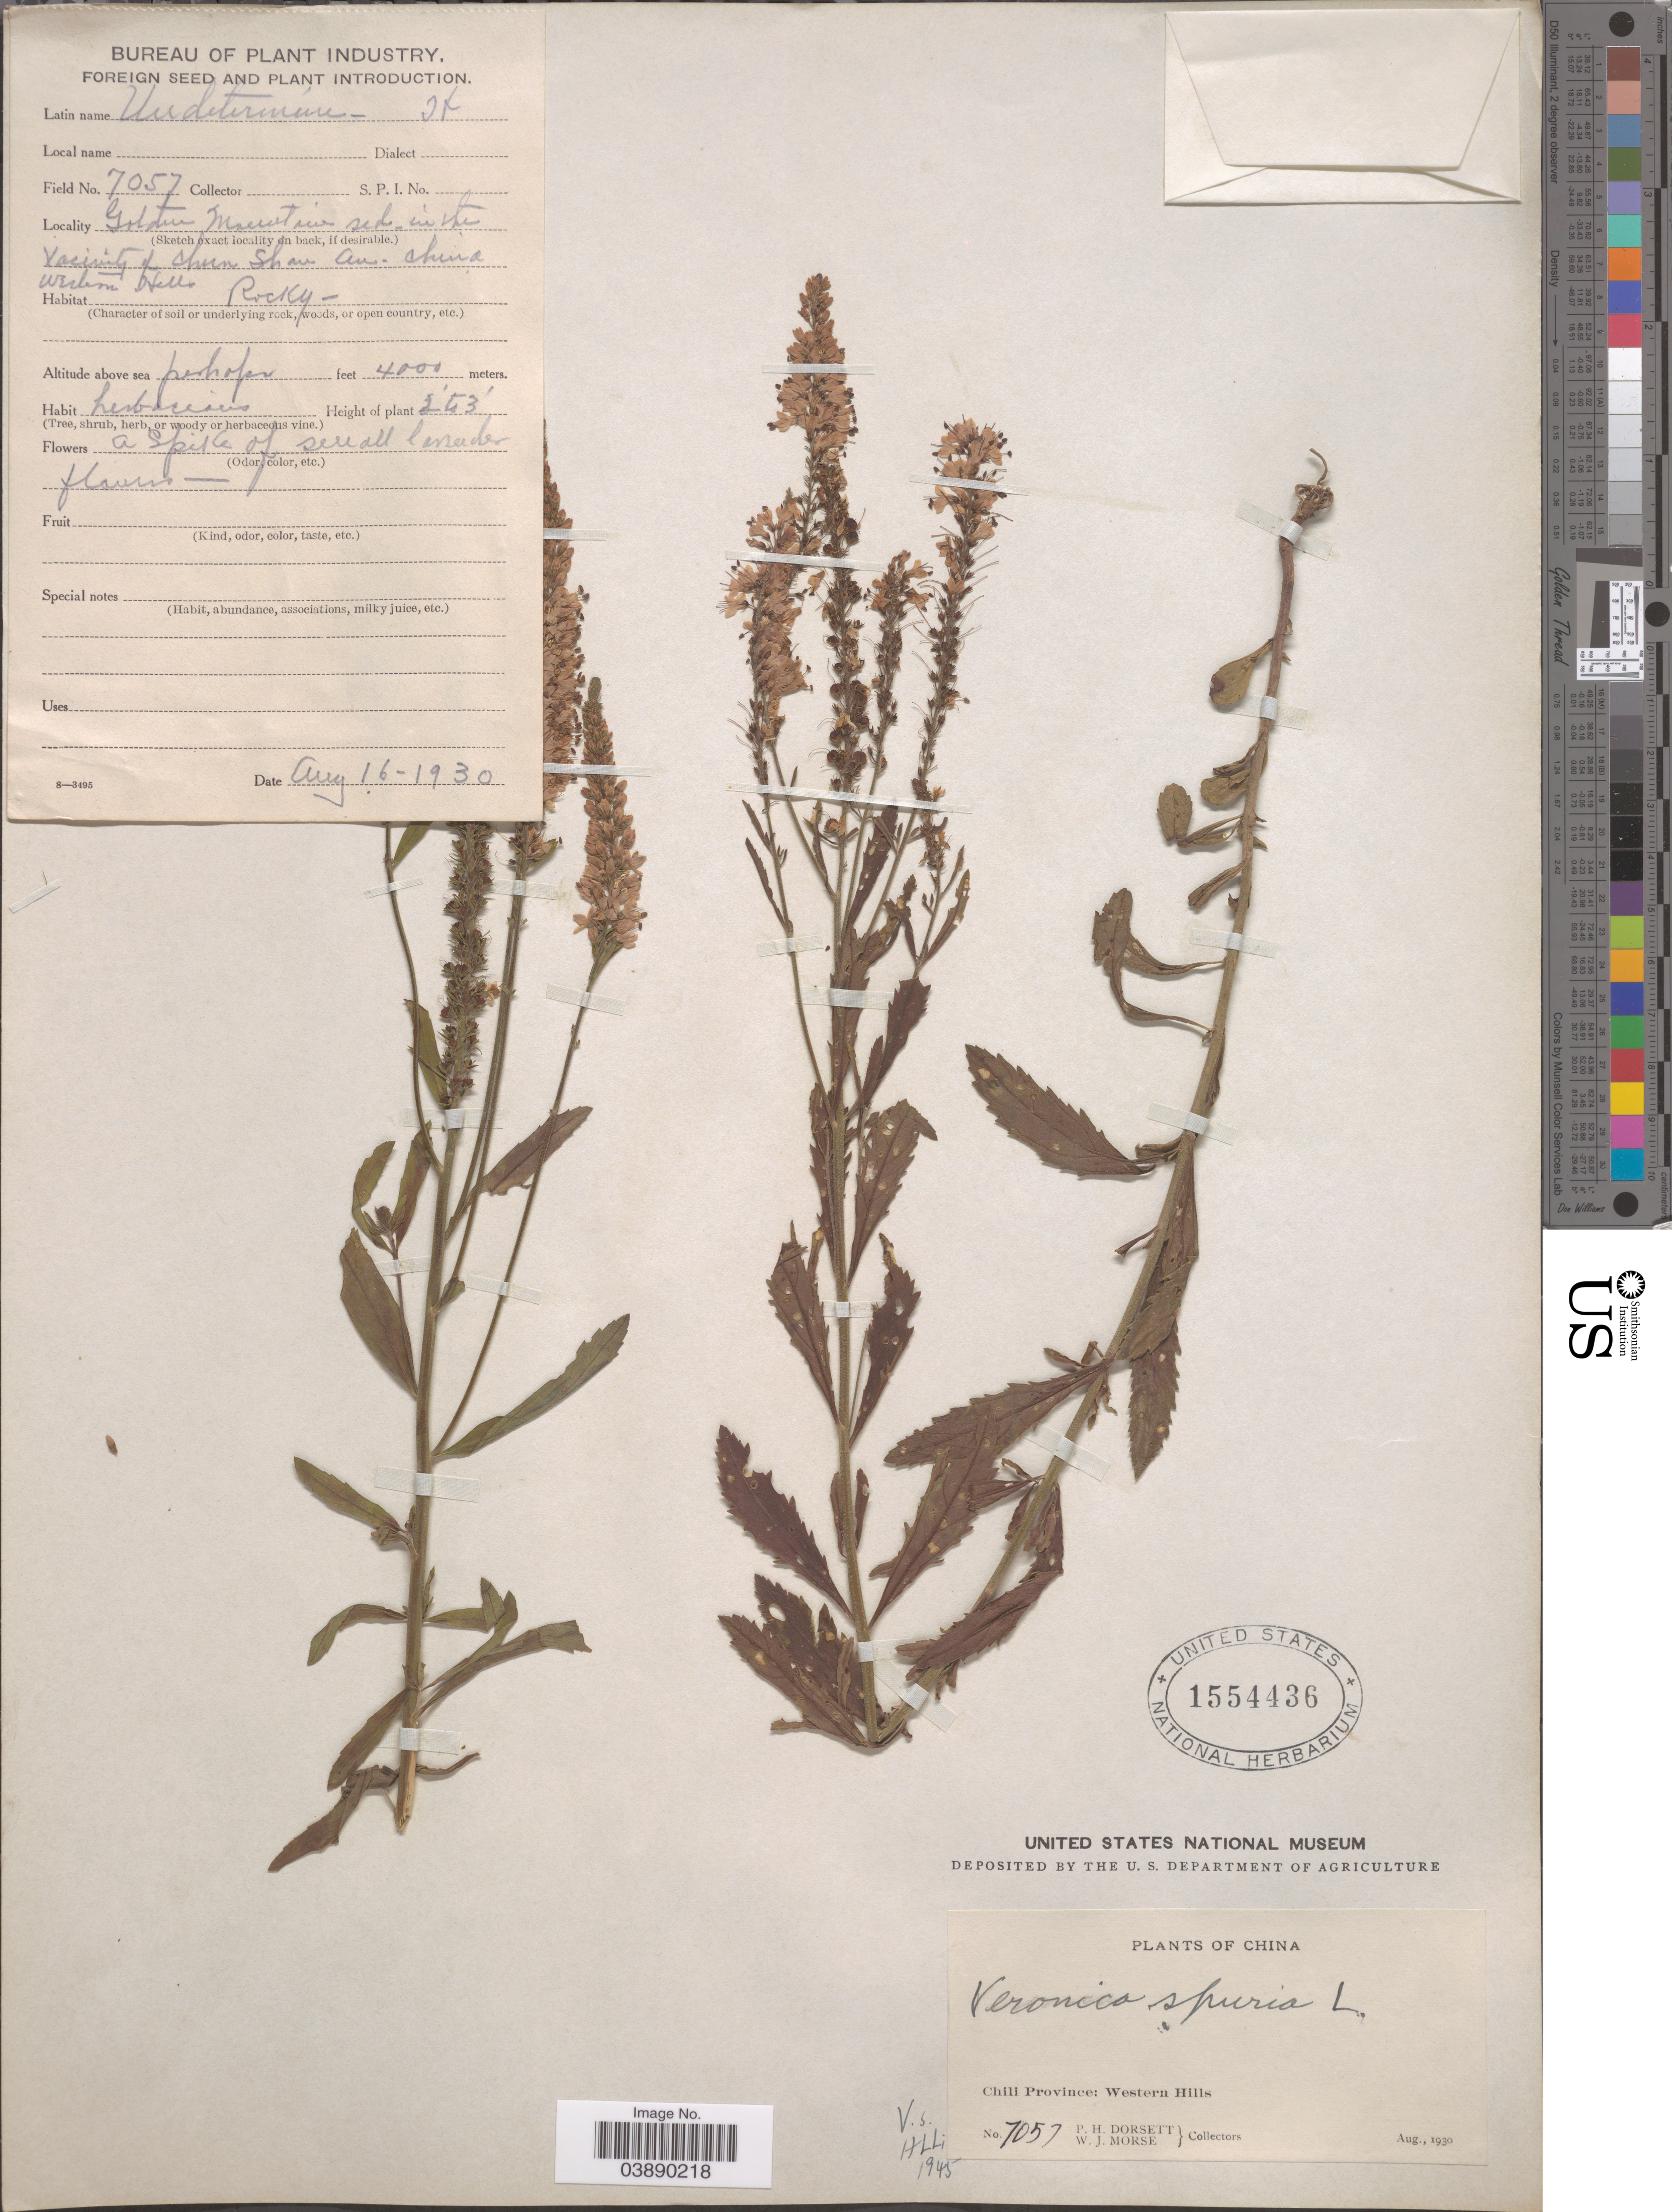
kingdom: Plantae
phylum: Tracheophyta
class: Magnoliopsida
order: Lamiales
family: Plantaginaceae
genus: Veronica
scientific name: Veronica linariifolia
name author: Pall. ex Link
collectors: P. H. Dorsett & W. J. Morse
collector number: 7057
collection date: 1930-08-16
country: China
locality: Chili Province: Western Hills. Golden Mountain sed, in the vicinity of Chun Shan Au. Western Hills.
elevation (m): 4000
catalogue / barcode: US 1554436